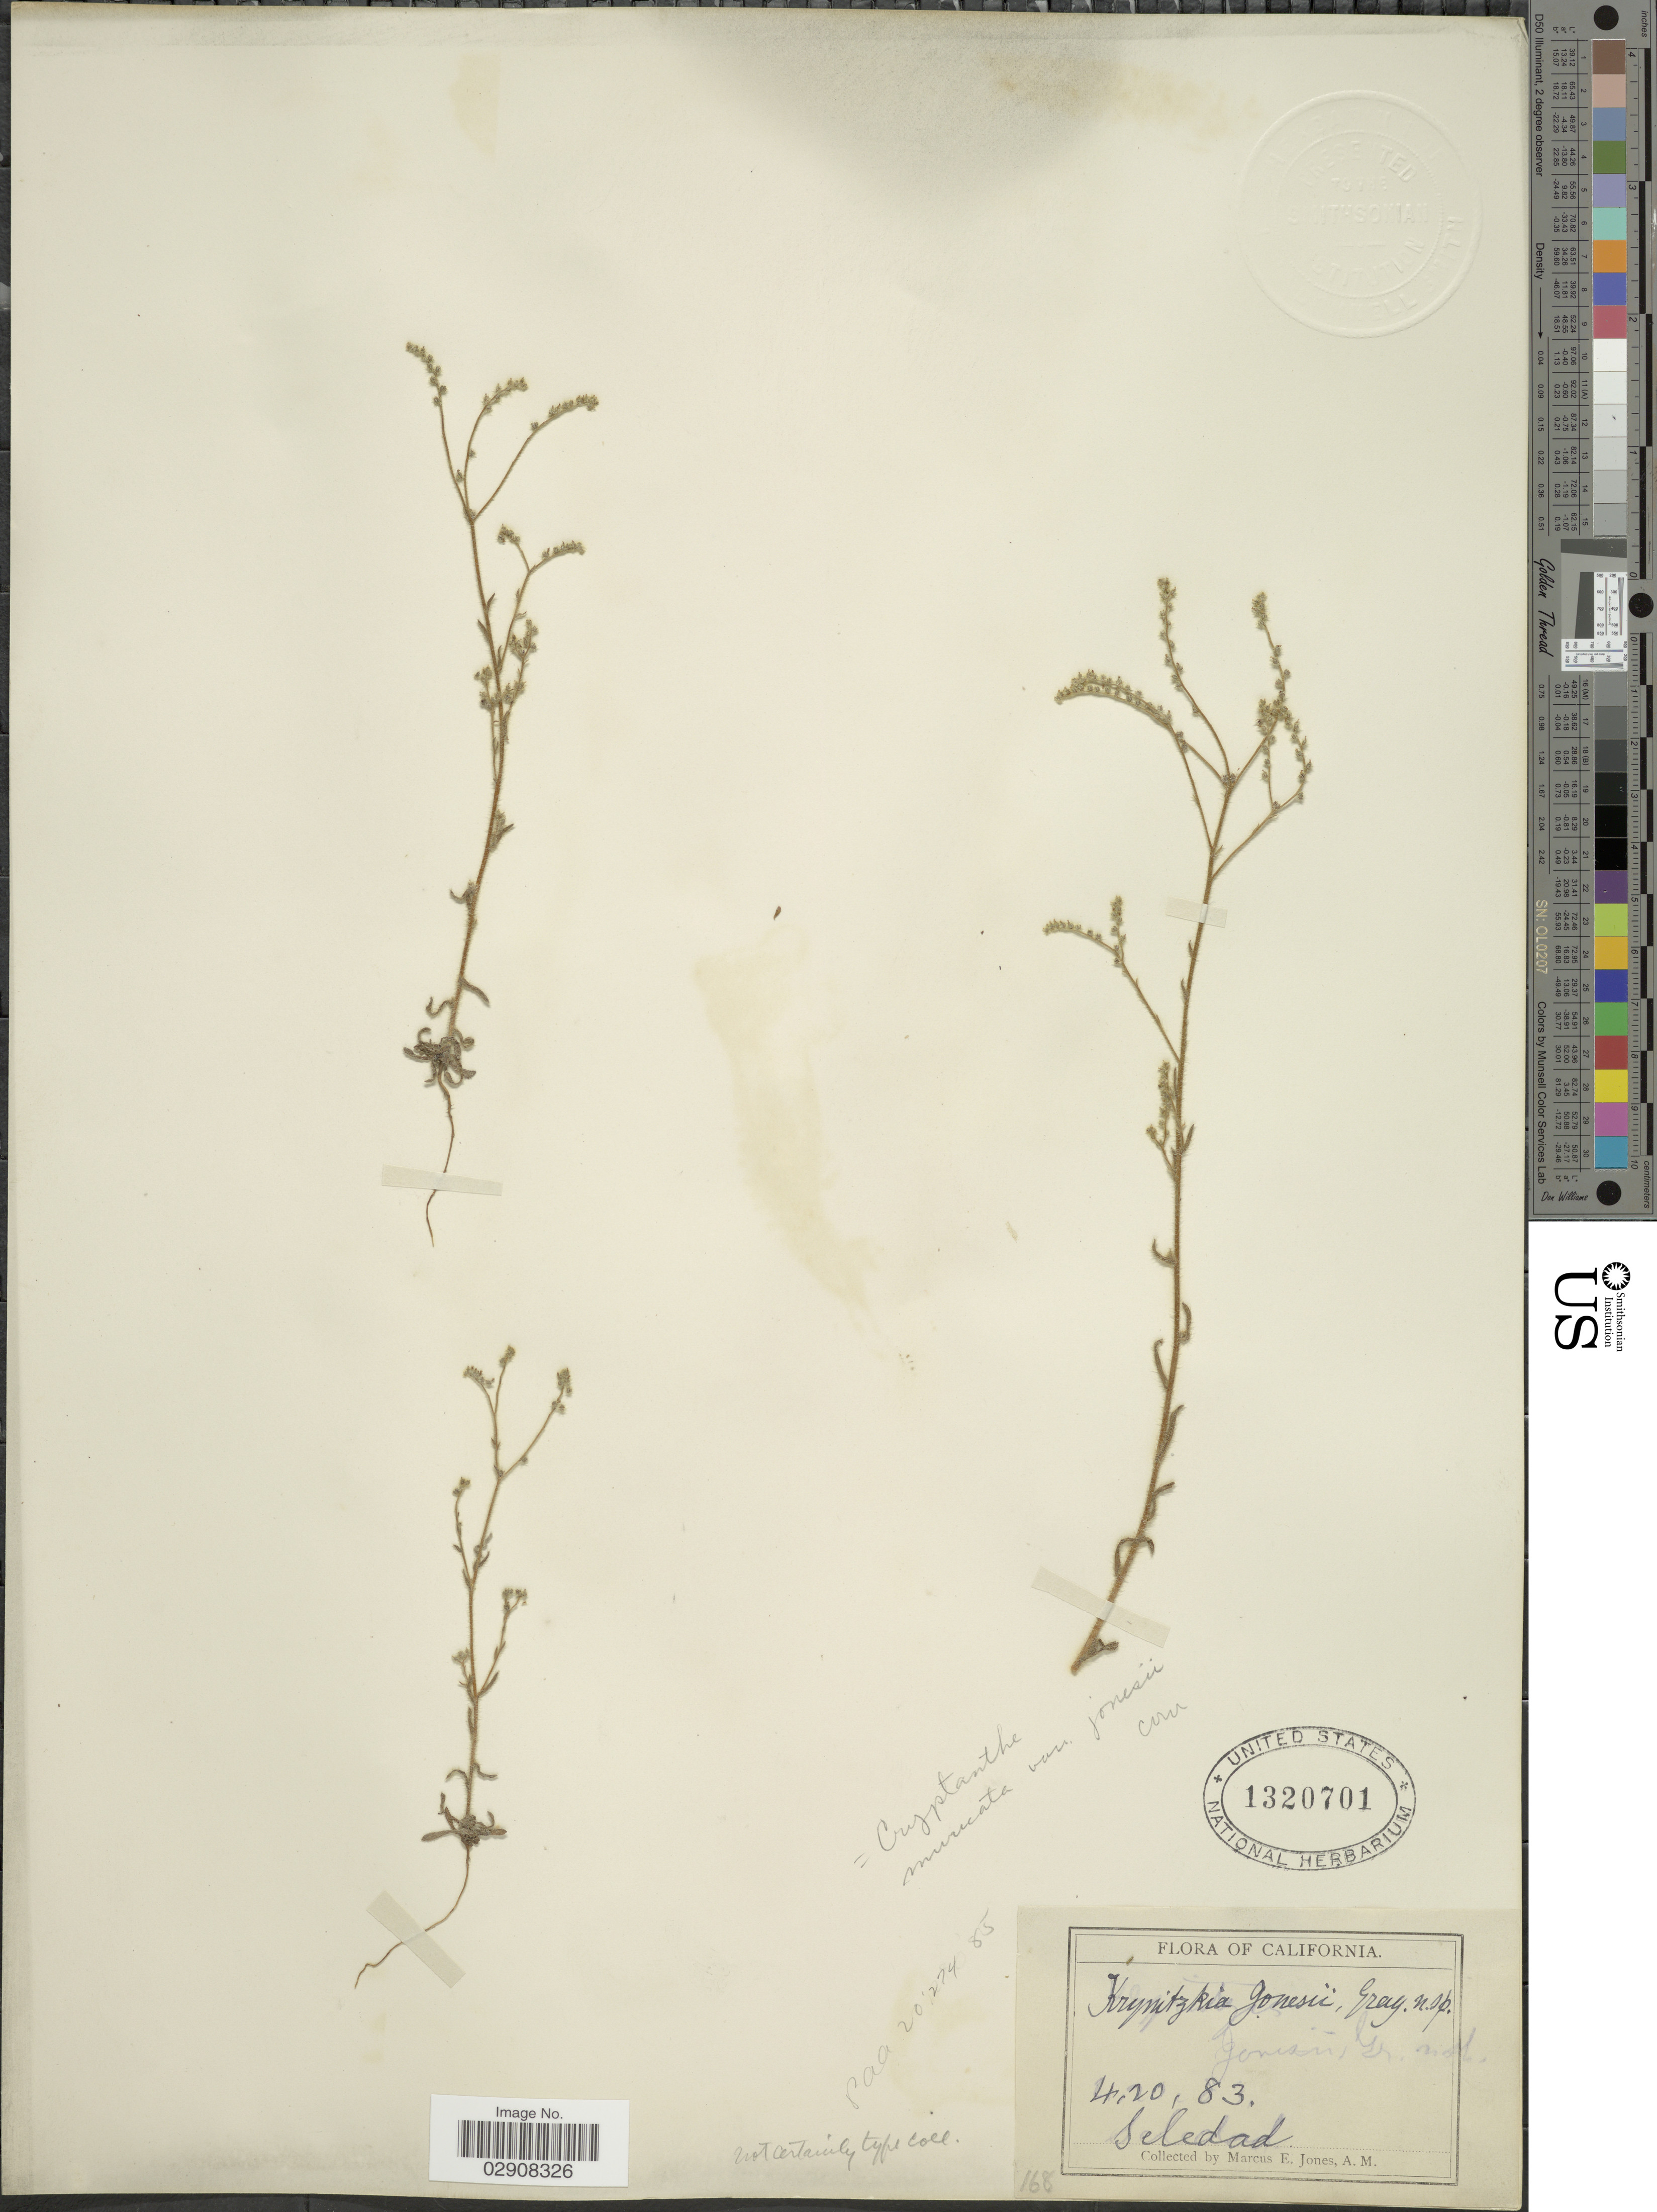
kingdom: Plantae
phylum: Tracheophyta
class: Magnoliopsida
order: Boraginales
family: Boraginaceae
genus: Cryptantha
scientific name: Cryptantha muricata var. jonesii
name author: (A. Gray) I.M. Johnst.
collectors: M. E. Jones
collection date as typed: Transcribed d/m/y: 4/2/83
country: United States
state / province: California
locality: Seledad.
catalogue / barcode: US 1320701